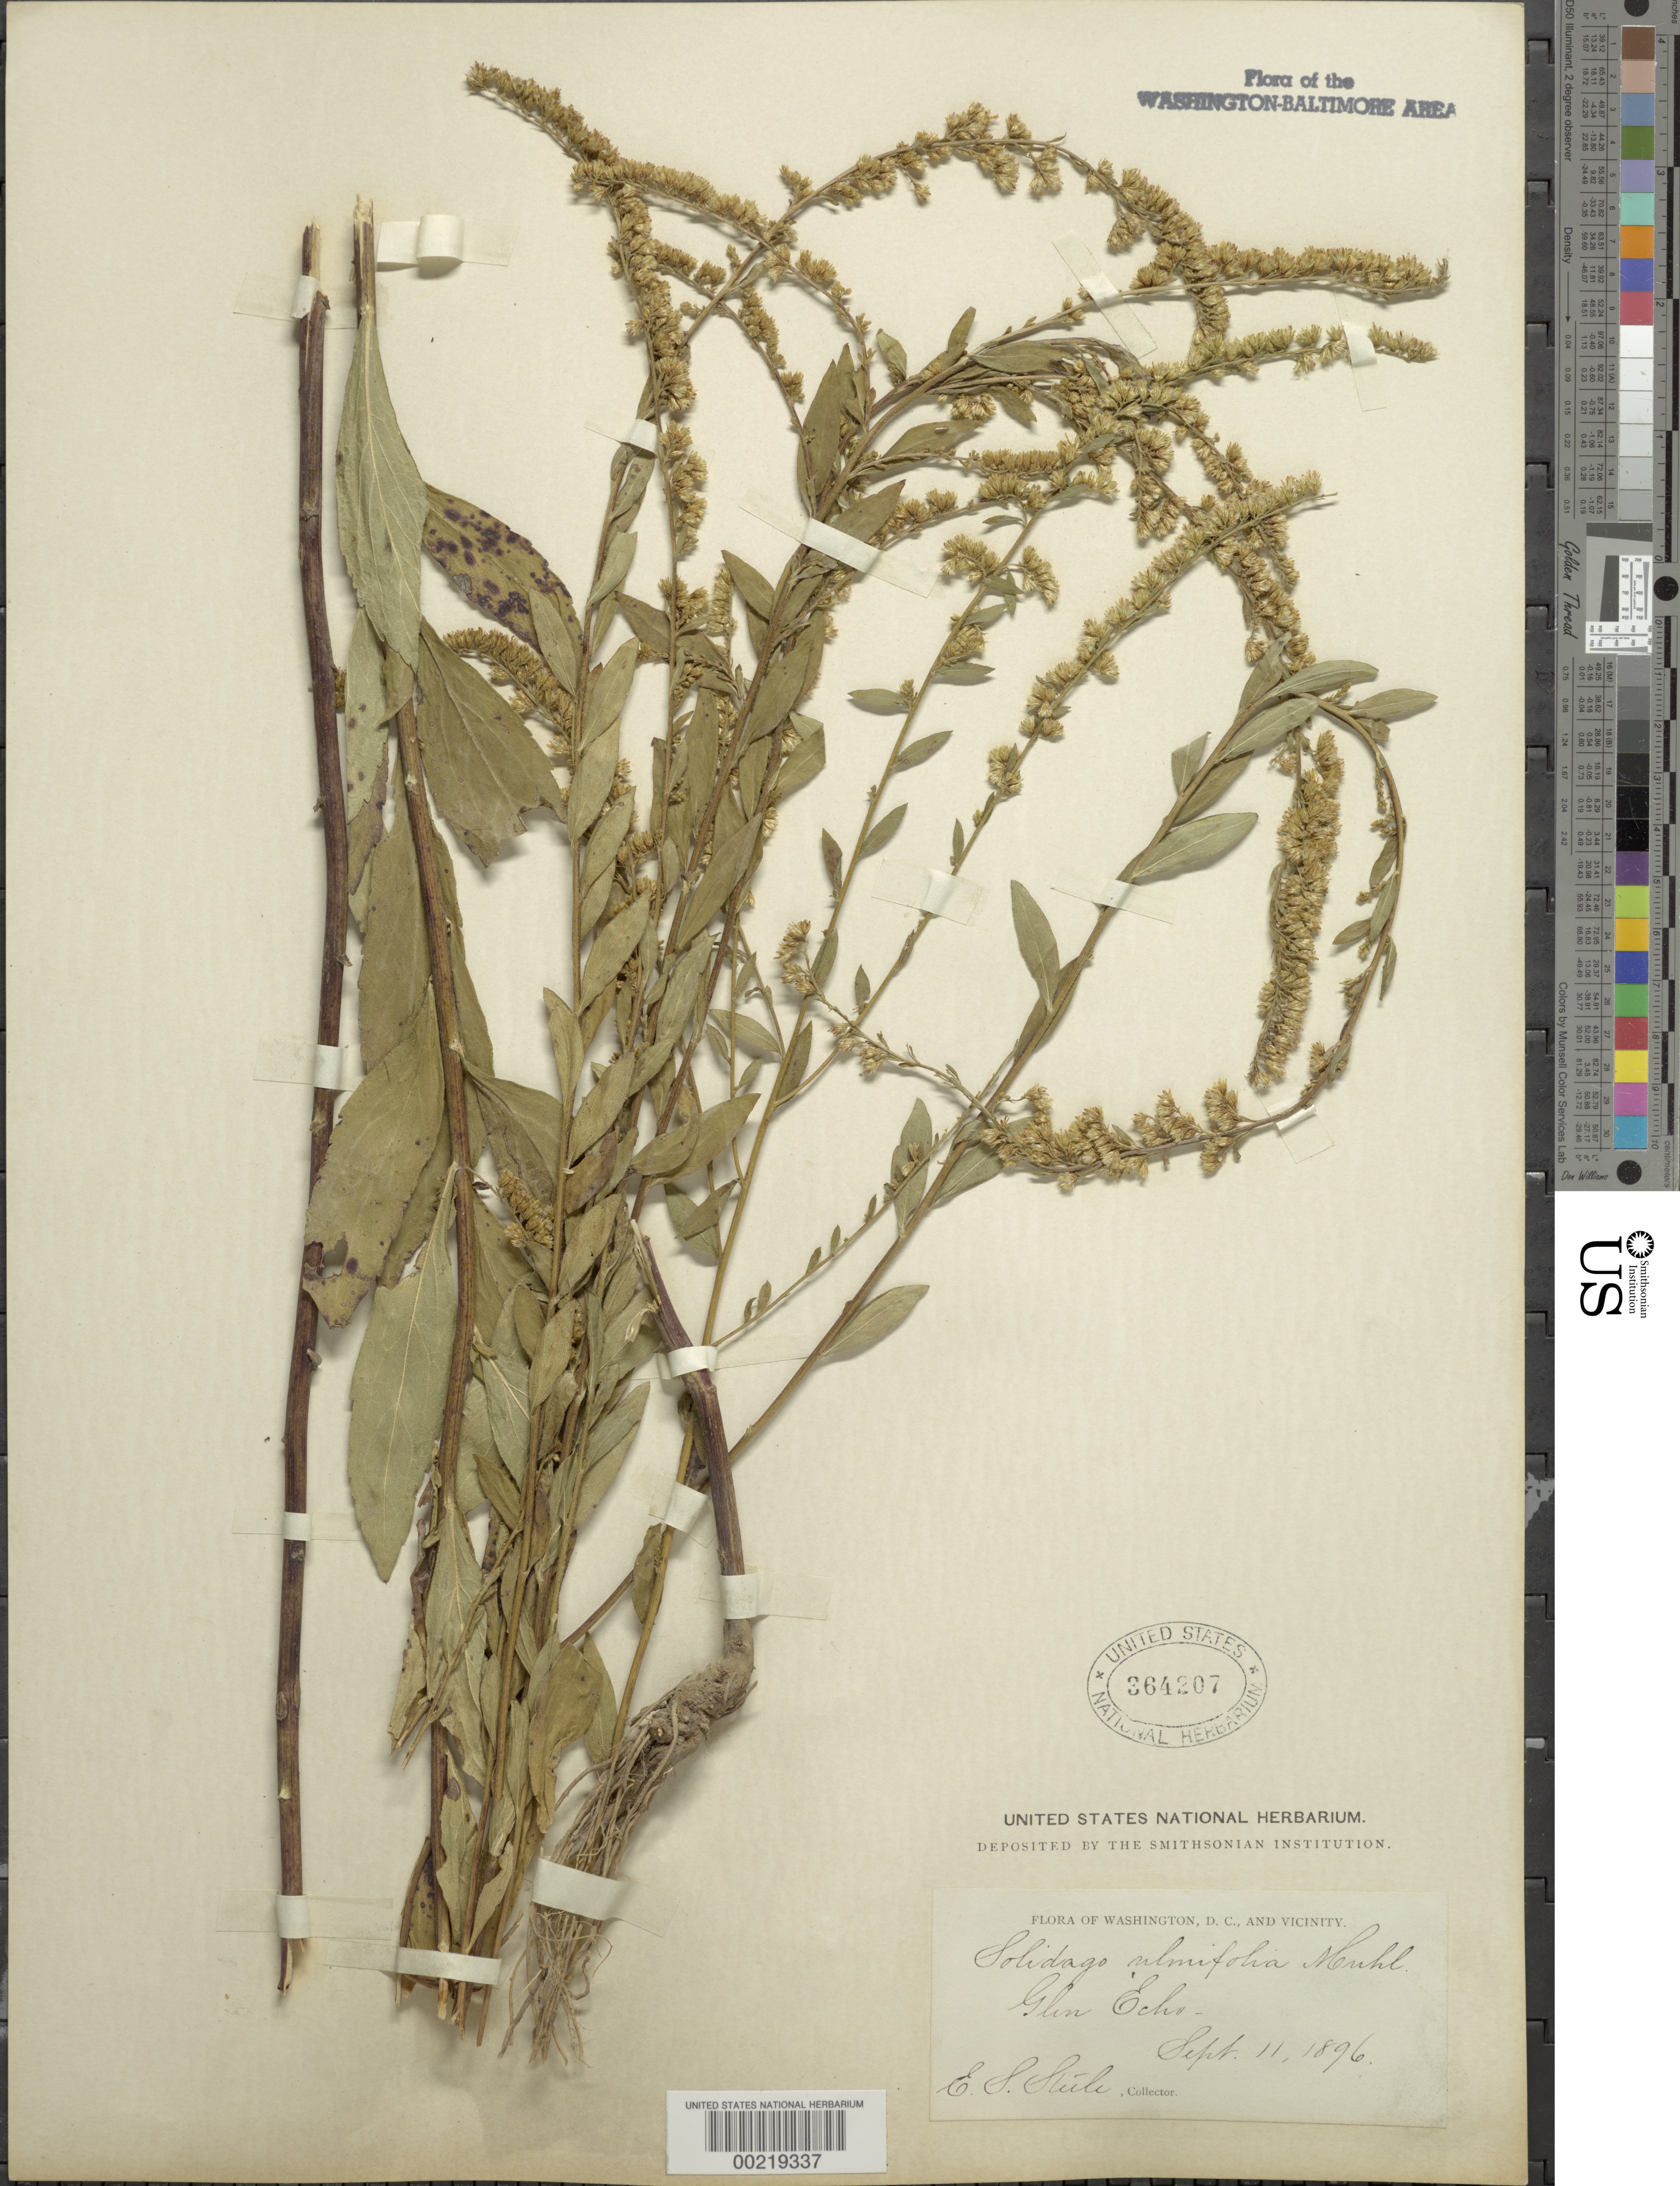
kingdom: Plantae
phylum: Tracheophyta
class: Magnoliopsida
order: Asterales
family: Asteraceae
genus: Solidago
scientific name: Solidago ulmifolia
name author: Muhl. ex Willd.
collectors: E. Steele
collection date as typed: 11 Sep 1896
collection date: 1896-09-11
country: United States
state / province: Maryland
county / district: Montgomery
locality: Glen Echo C. & O. Canal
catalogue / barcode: US 364207